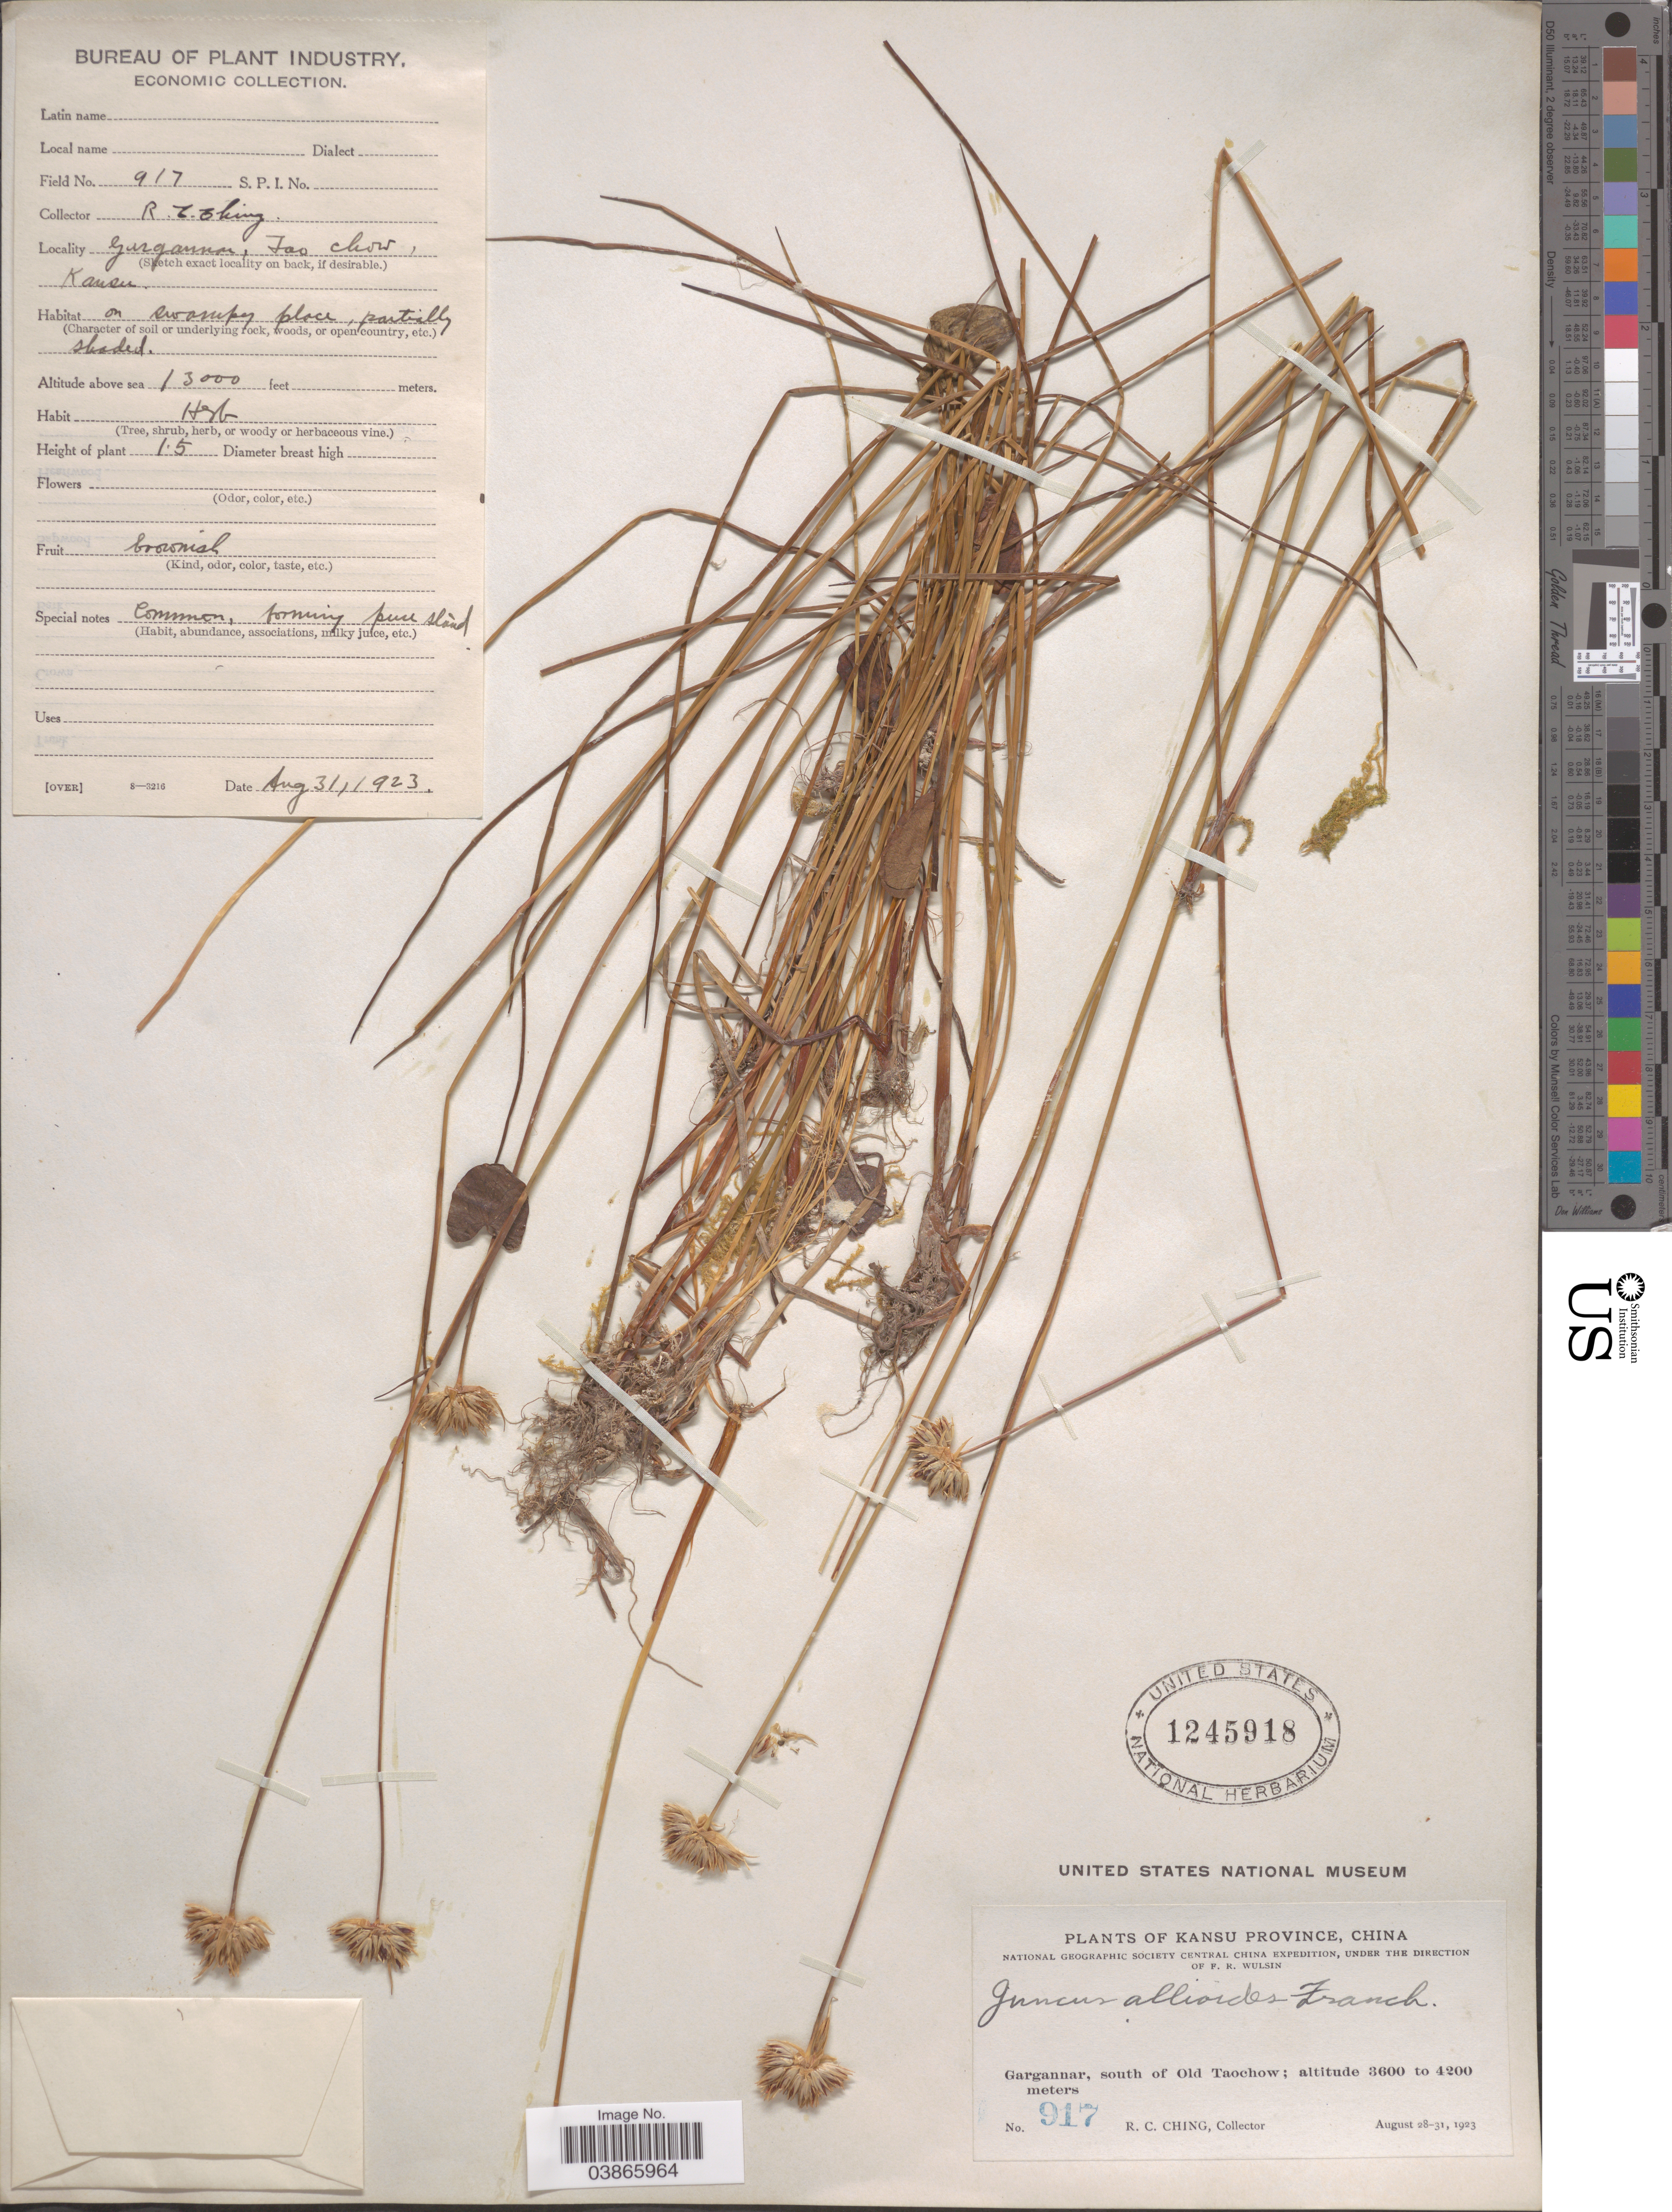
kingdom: Plantae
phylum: Tracheophyta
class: Liliopsida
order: Poales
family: Juncaceae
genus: Juncus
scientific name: Juncus allioides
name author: Franch.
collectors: R. C. Ching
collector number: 917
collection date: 1923-08-31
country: China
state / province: Gansu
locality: Kansu Province. Gargannar, south of Old Taochow.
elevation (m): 3962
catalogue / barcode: US 1245918